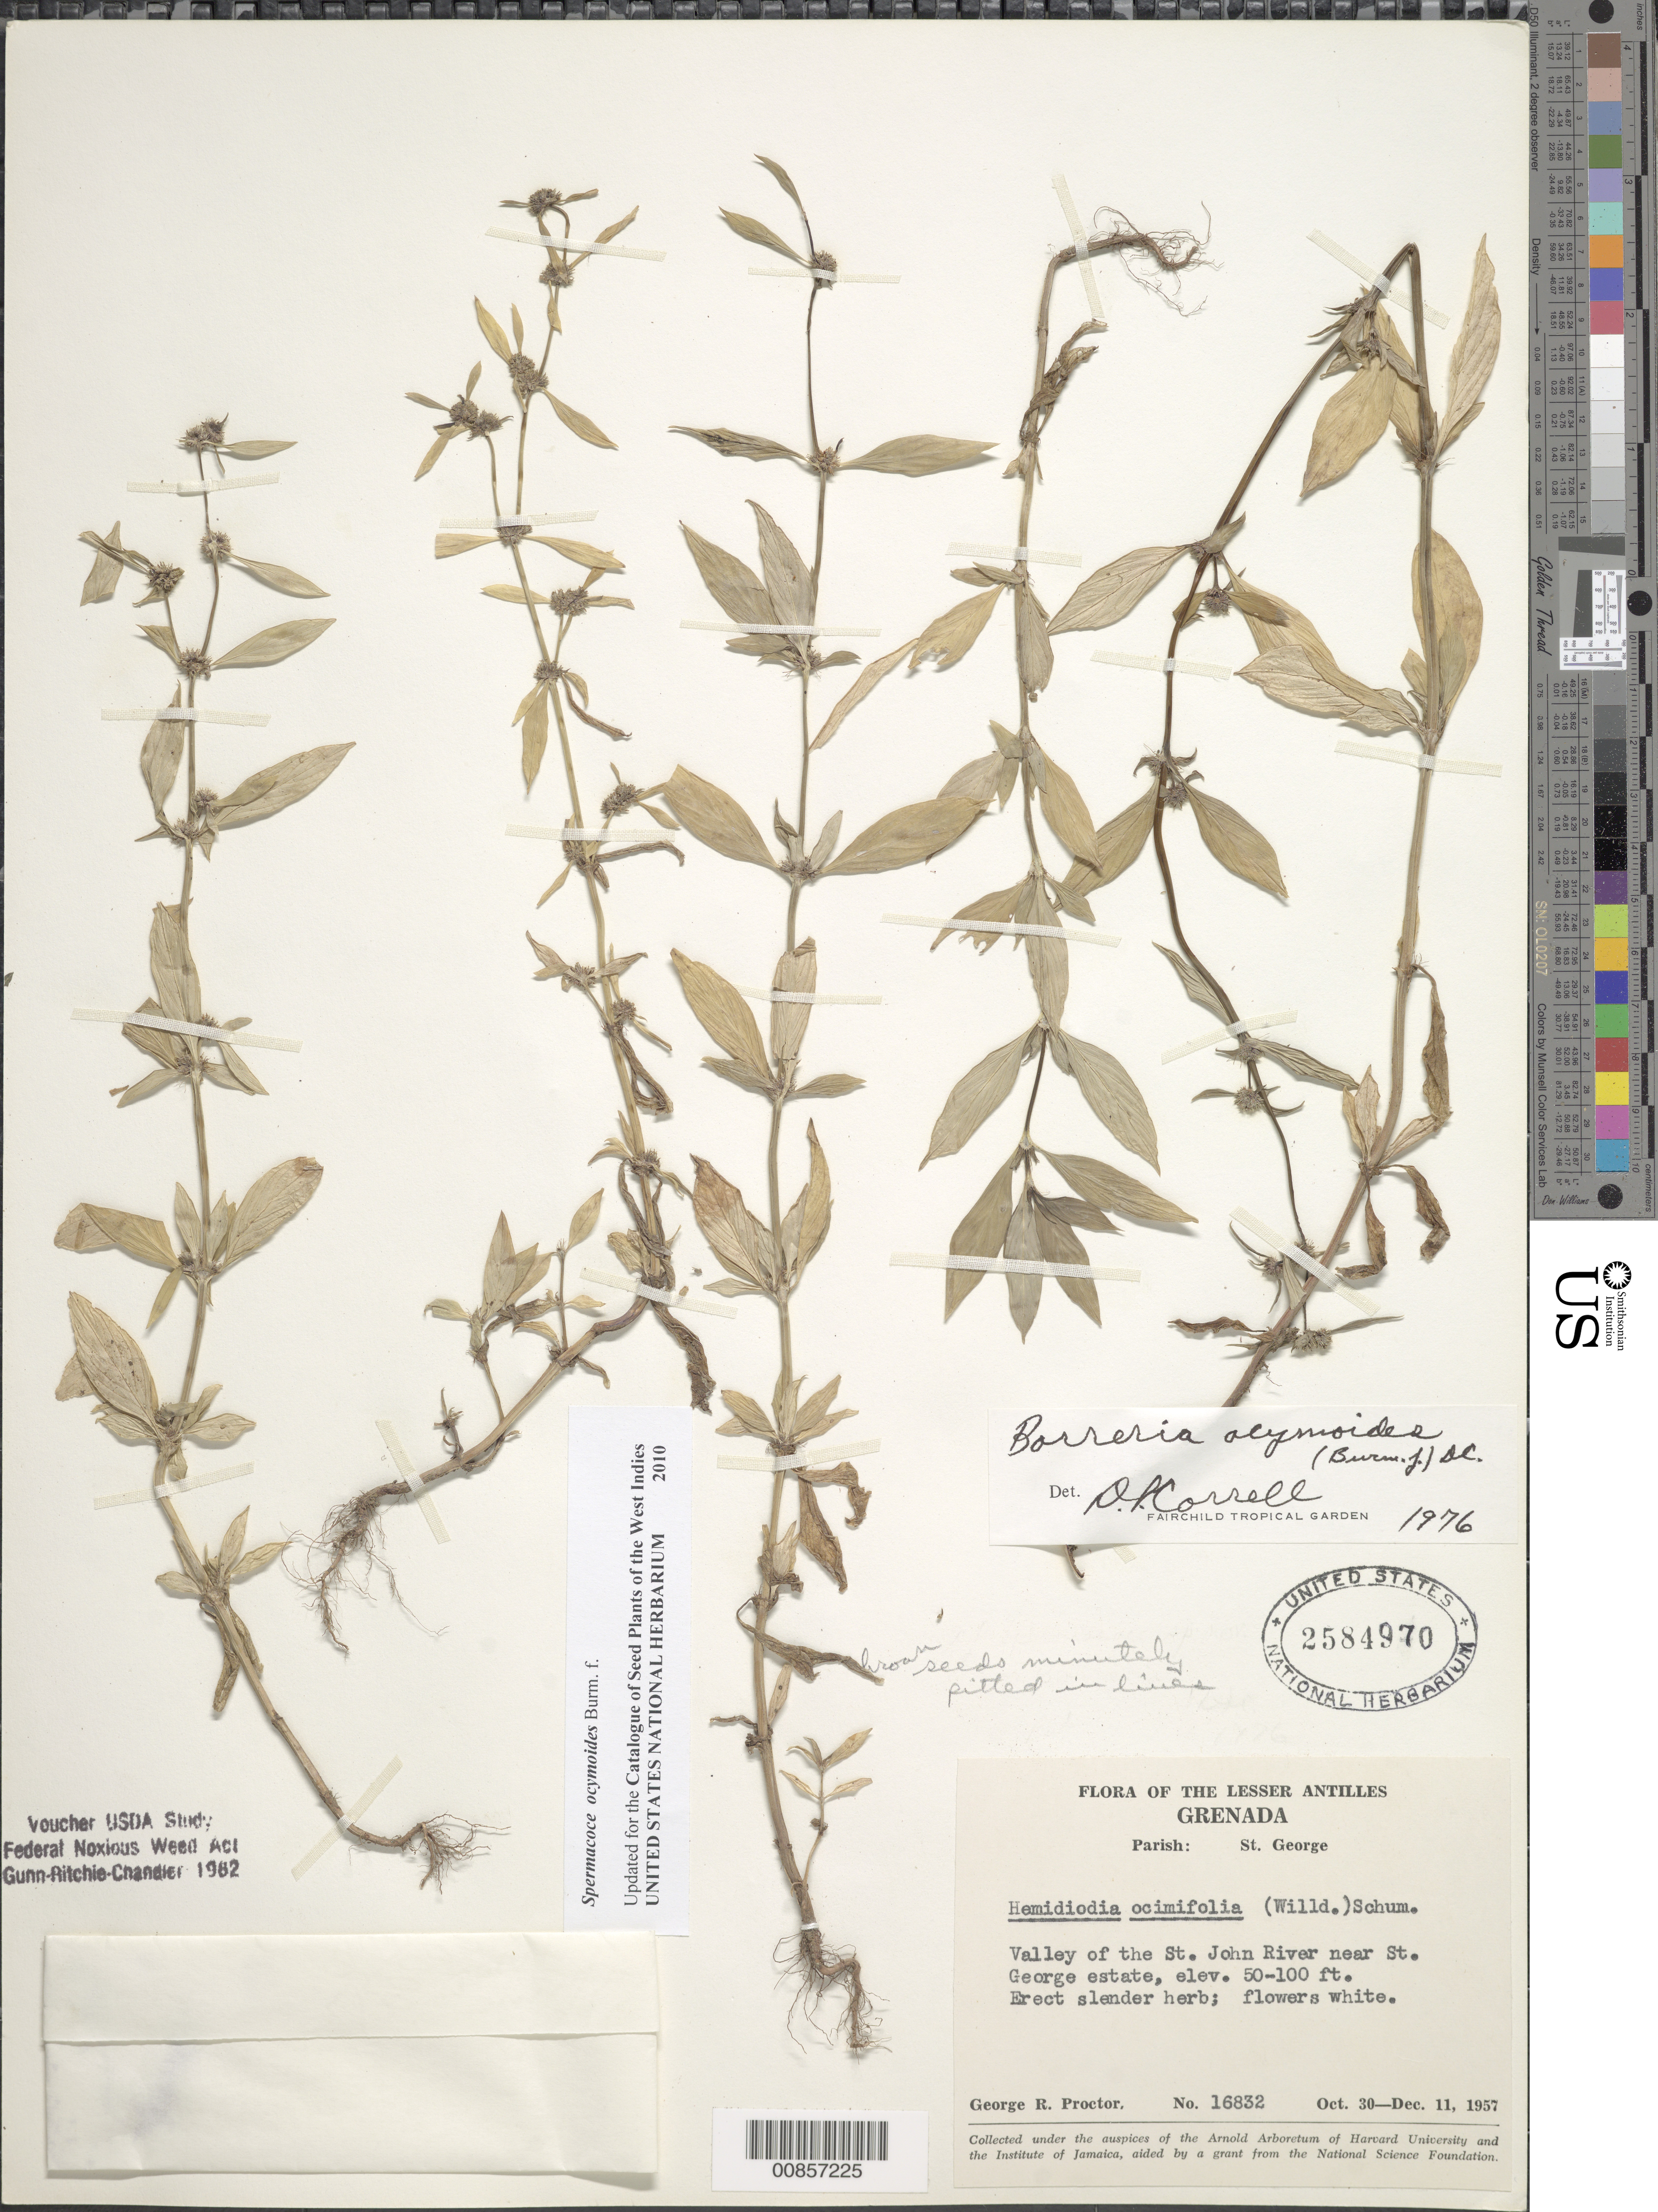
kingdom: Plantae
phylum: Tracheophyta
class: Magnoliopsida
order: Gentianales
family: Rubiaceae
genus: Spermacoce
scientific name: Spermacoce ocymoides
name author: Burm. f.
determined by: Correll, D. S.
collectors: G. R. Proctor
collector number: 16832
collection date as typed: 30 Oct 1957 to 11 Dec 1957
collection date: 1957-10-30/1957-12-11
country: Grenada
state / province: Saint George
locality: Valley of the St. John River, near St. George estate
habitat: River valley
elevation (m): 15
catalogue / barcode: US 2584970